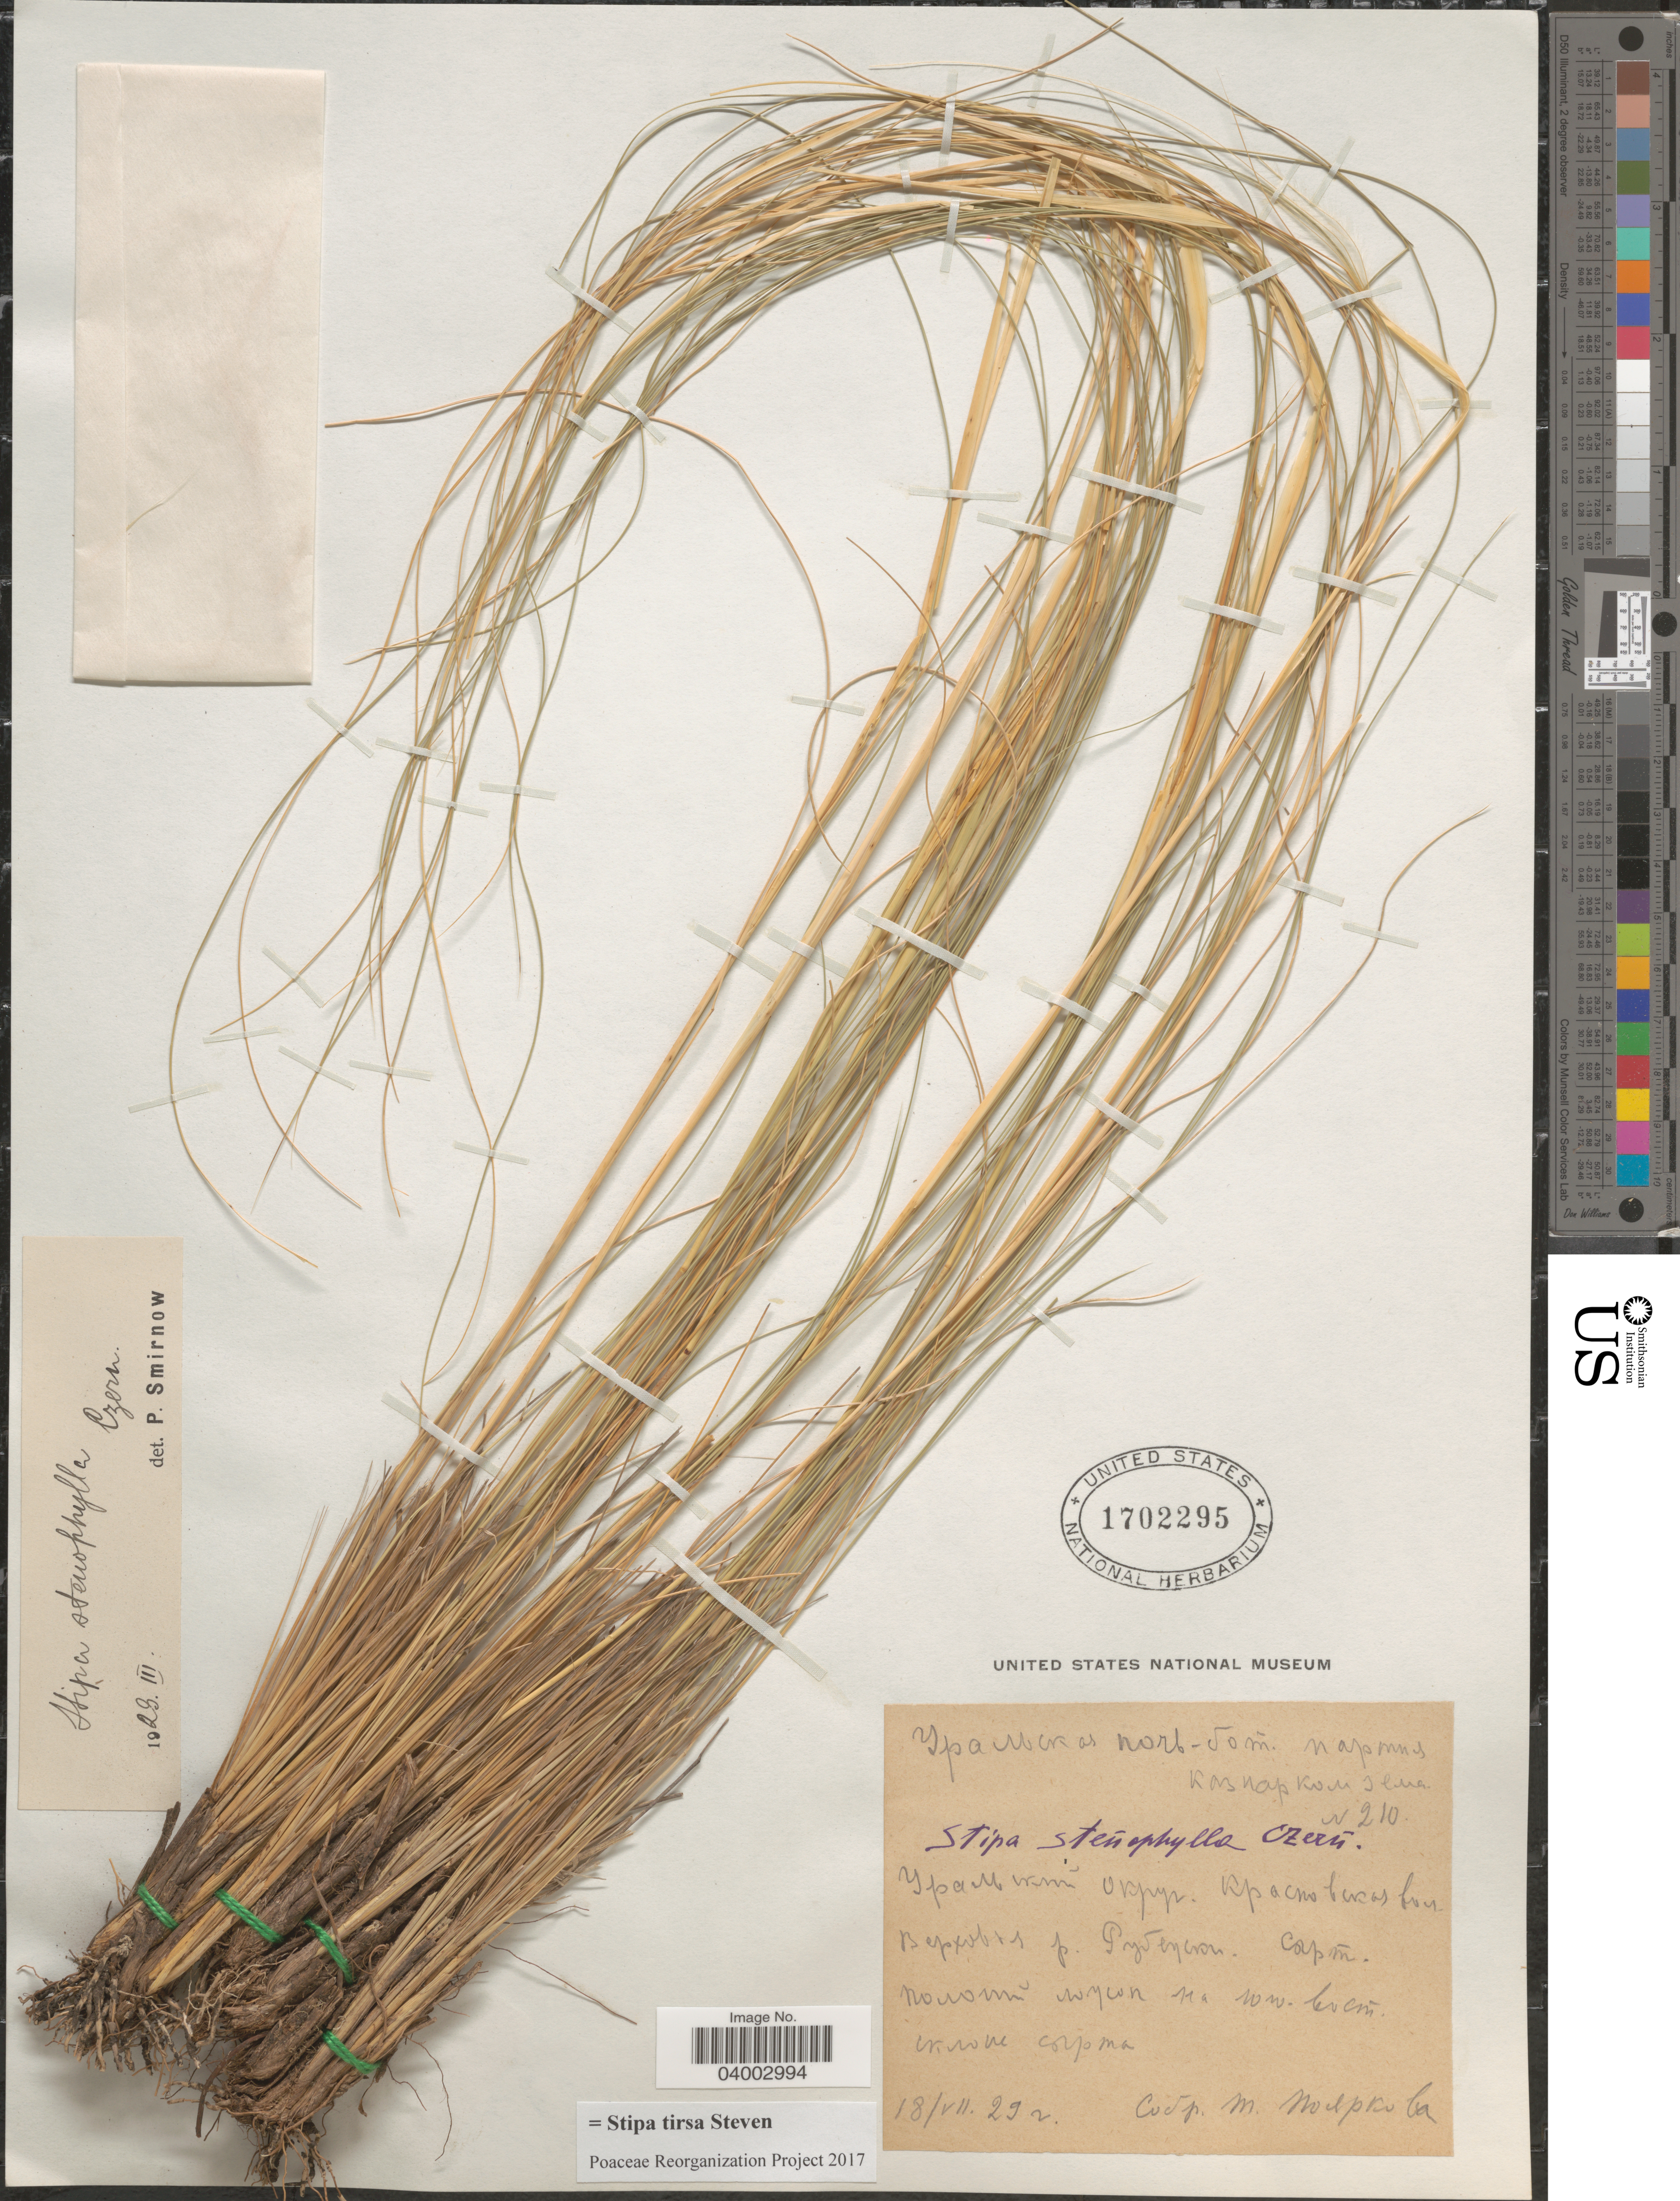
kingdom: Plantae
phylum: Tracheophyta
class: Liliopsida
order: Poales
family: Poaceae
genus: Stipa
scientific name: Stipa tirsa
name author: Steven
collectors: T. Poyarkova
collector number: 210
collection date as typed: Transcribed d/m/y: 18/7/29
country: Turkmenistan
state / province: Balkan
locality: Syrt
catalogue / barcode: US 1702295